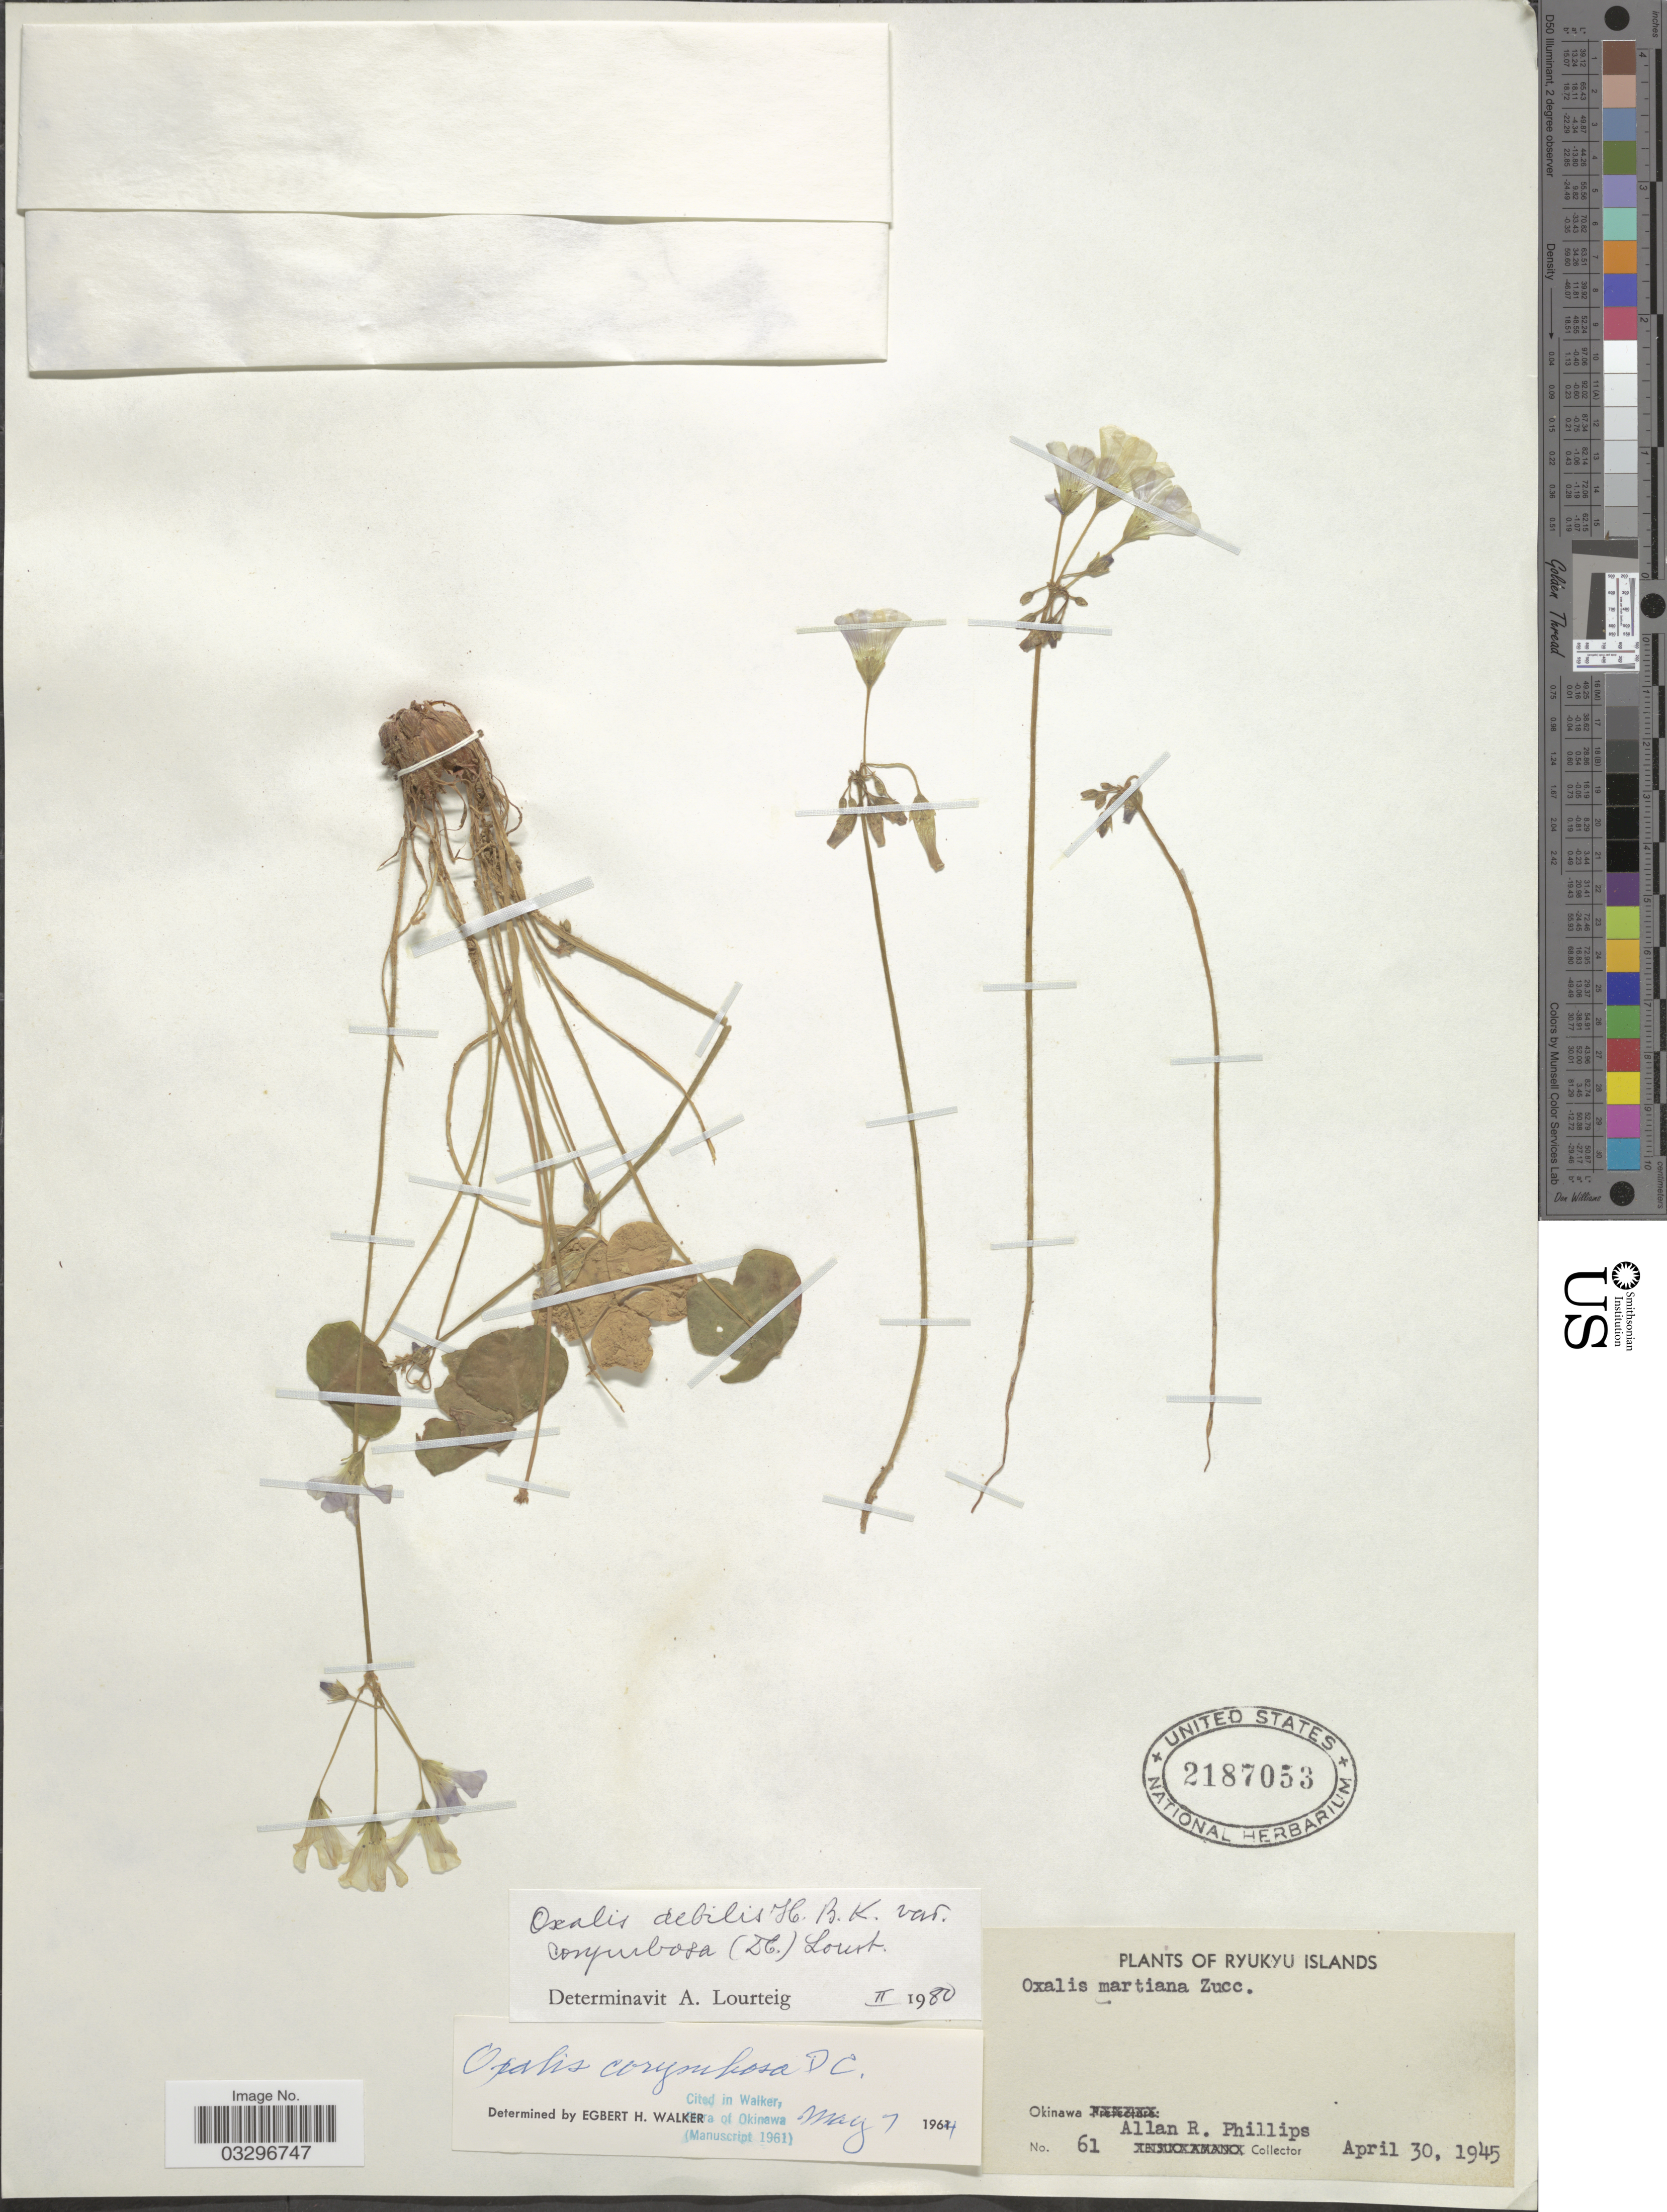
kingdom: Plantae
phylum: Tracheophyta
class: Magnoliopsida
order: Oxalidales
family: Oxalidaceae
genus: Oxalis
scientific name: Oxalis debilis var. corymbosa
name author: (DC.) Lourteig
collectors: A. R. Phillips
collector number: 61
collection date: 1945-04-30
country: Japan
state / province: Okinawa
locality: Ryukyu Islands, Okinawa.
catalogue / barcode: US 2187053